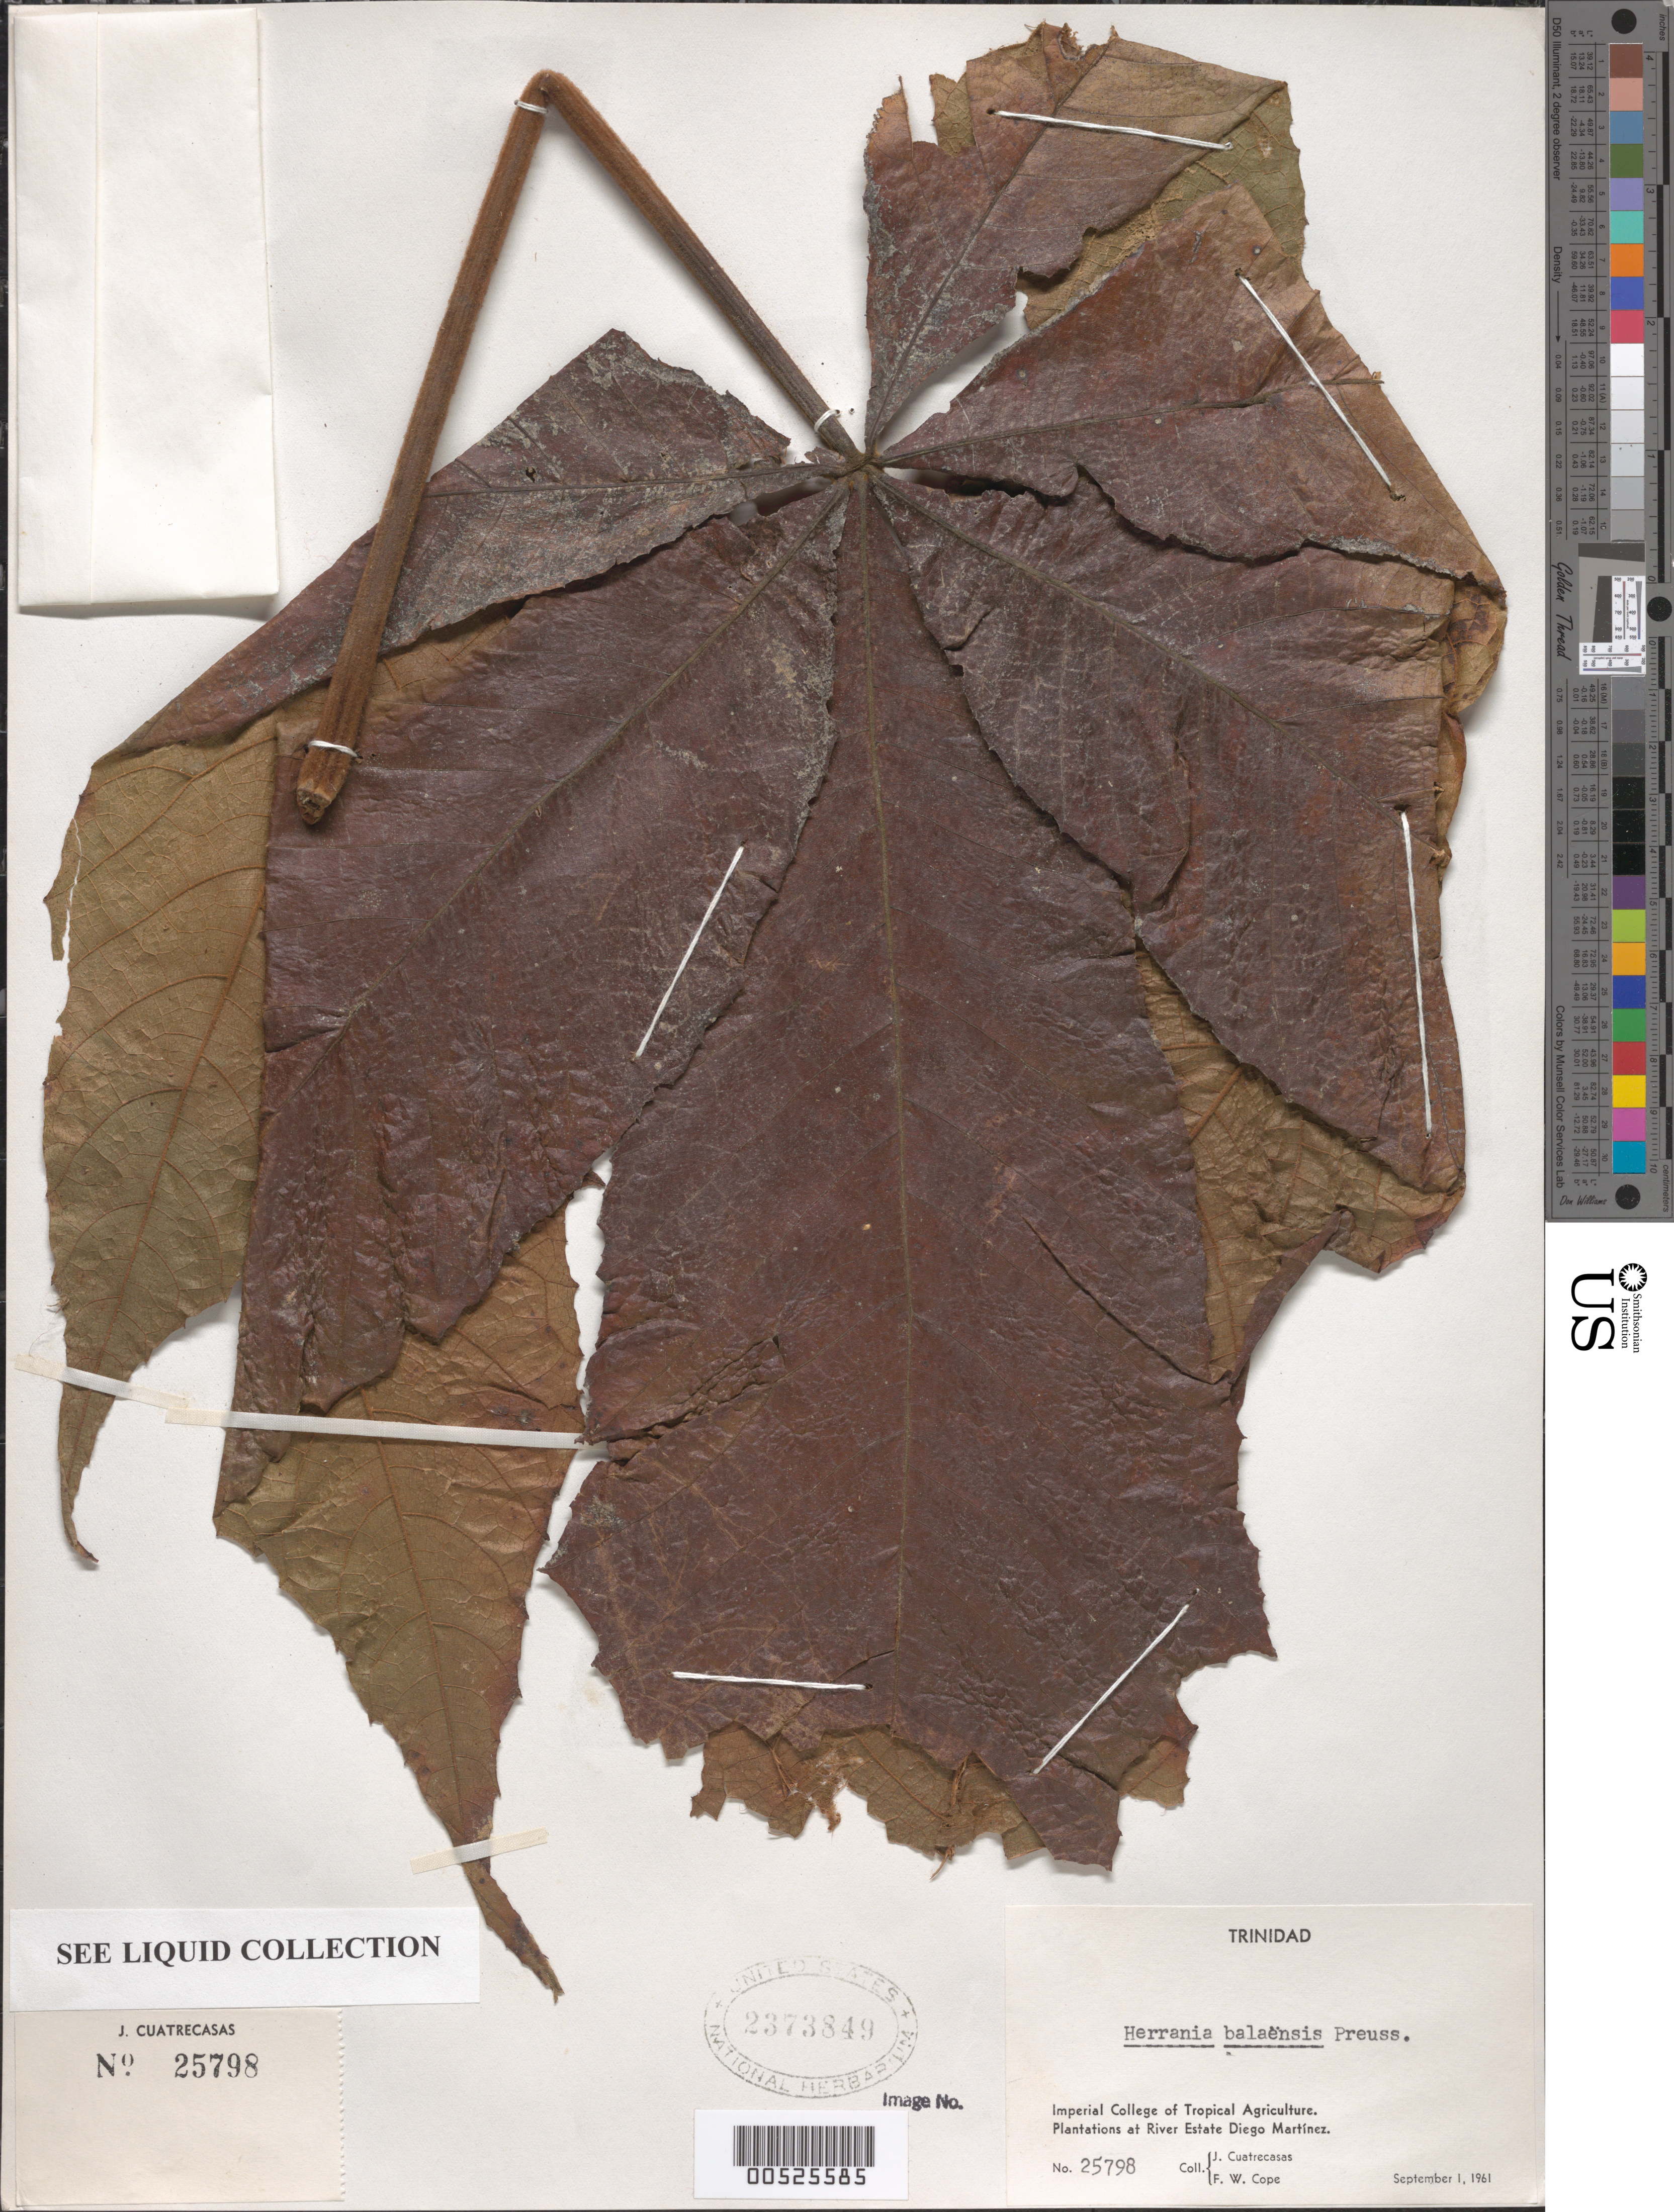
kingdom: Plantae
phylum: Tracheophyta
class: Magnoliopsida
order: Malvales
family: Malvaceae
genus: Theobroma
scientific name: Theobroma pulcherrimum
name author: (Goudot) De Wild.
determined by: Dorr, Laurence J., Curator (BOT), Smithsonian Institution - National Museum of Natural History (UNITED STATES)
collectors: J. Cuatrecasas & F. Cope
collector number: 25798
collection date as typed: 01 Sep 1961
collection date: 1961-09-01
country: Trinidad and Tobago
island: Trinidad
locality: Imperial College of Tropical Agriculture. Plantations at River Estate Diego Martínez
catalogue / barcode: US 2373849